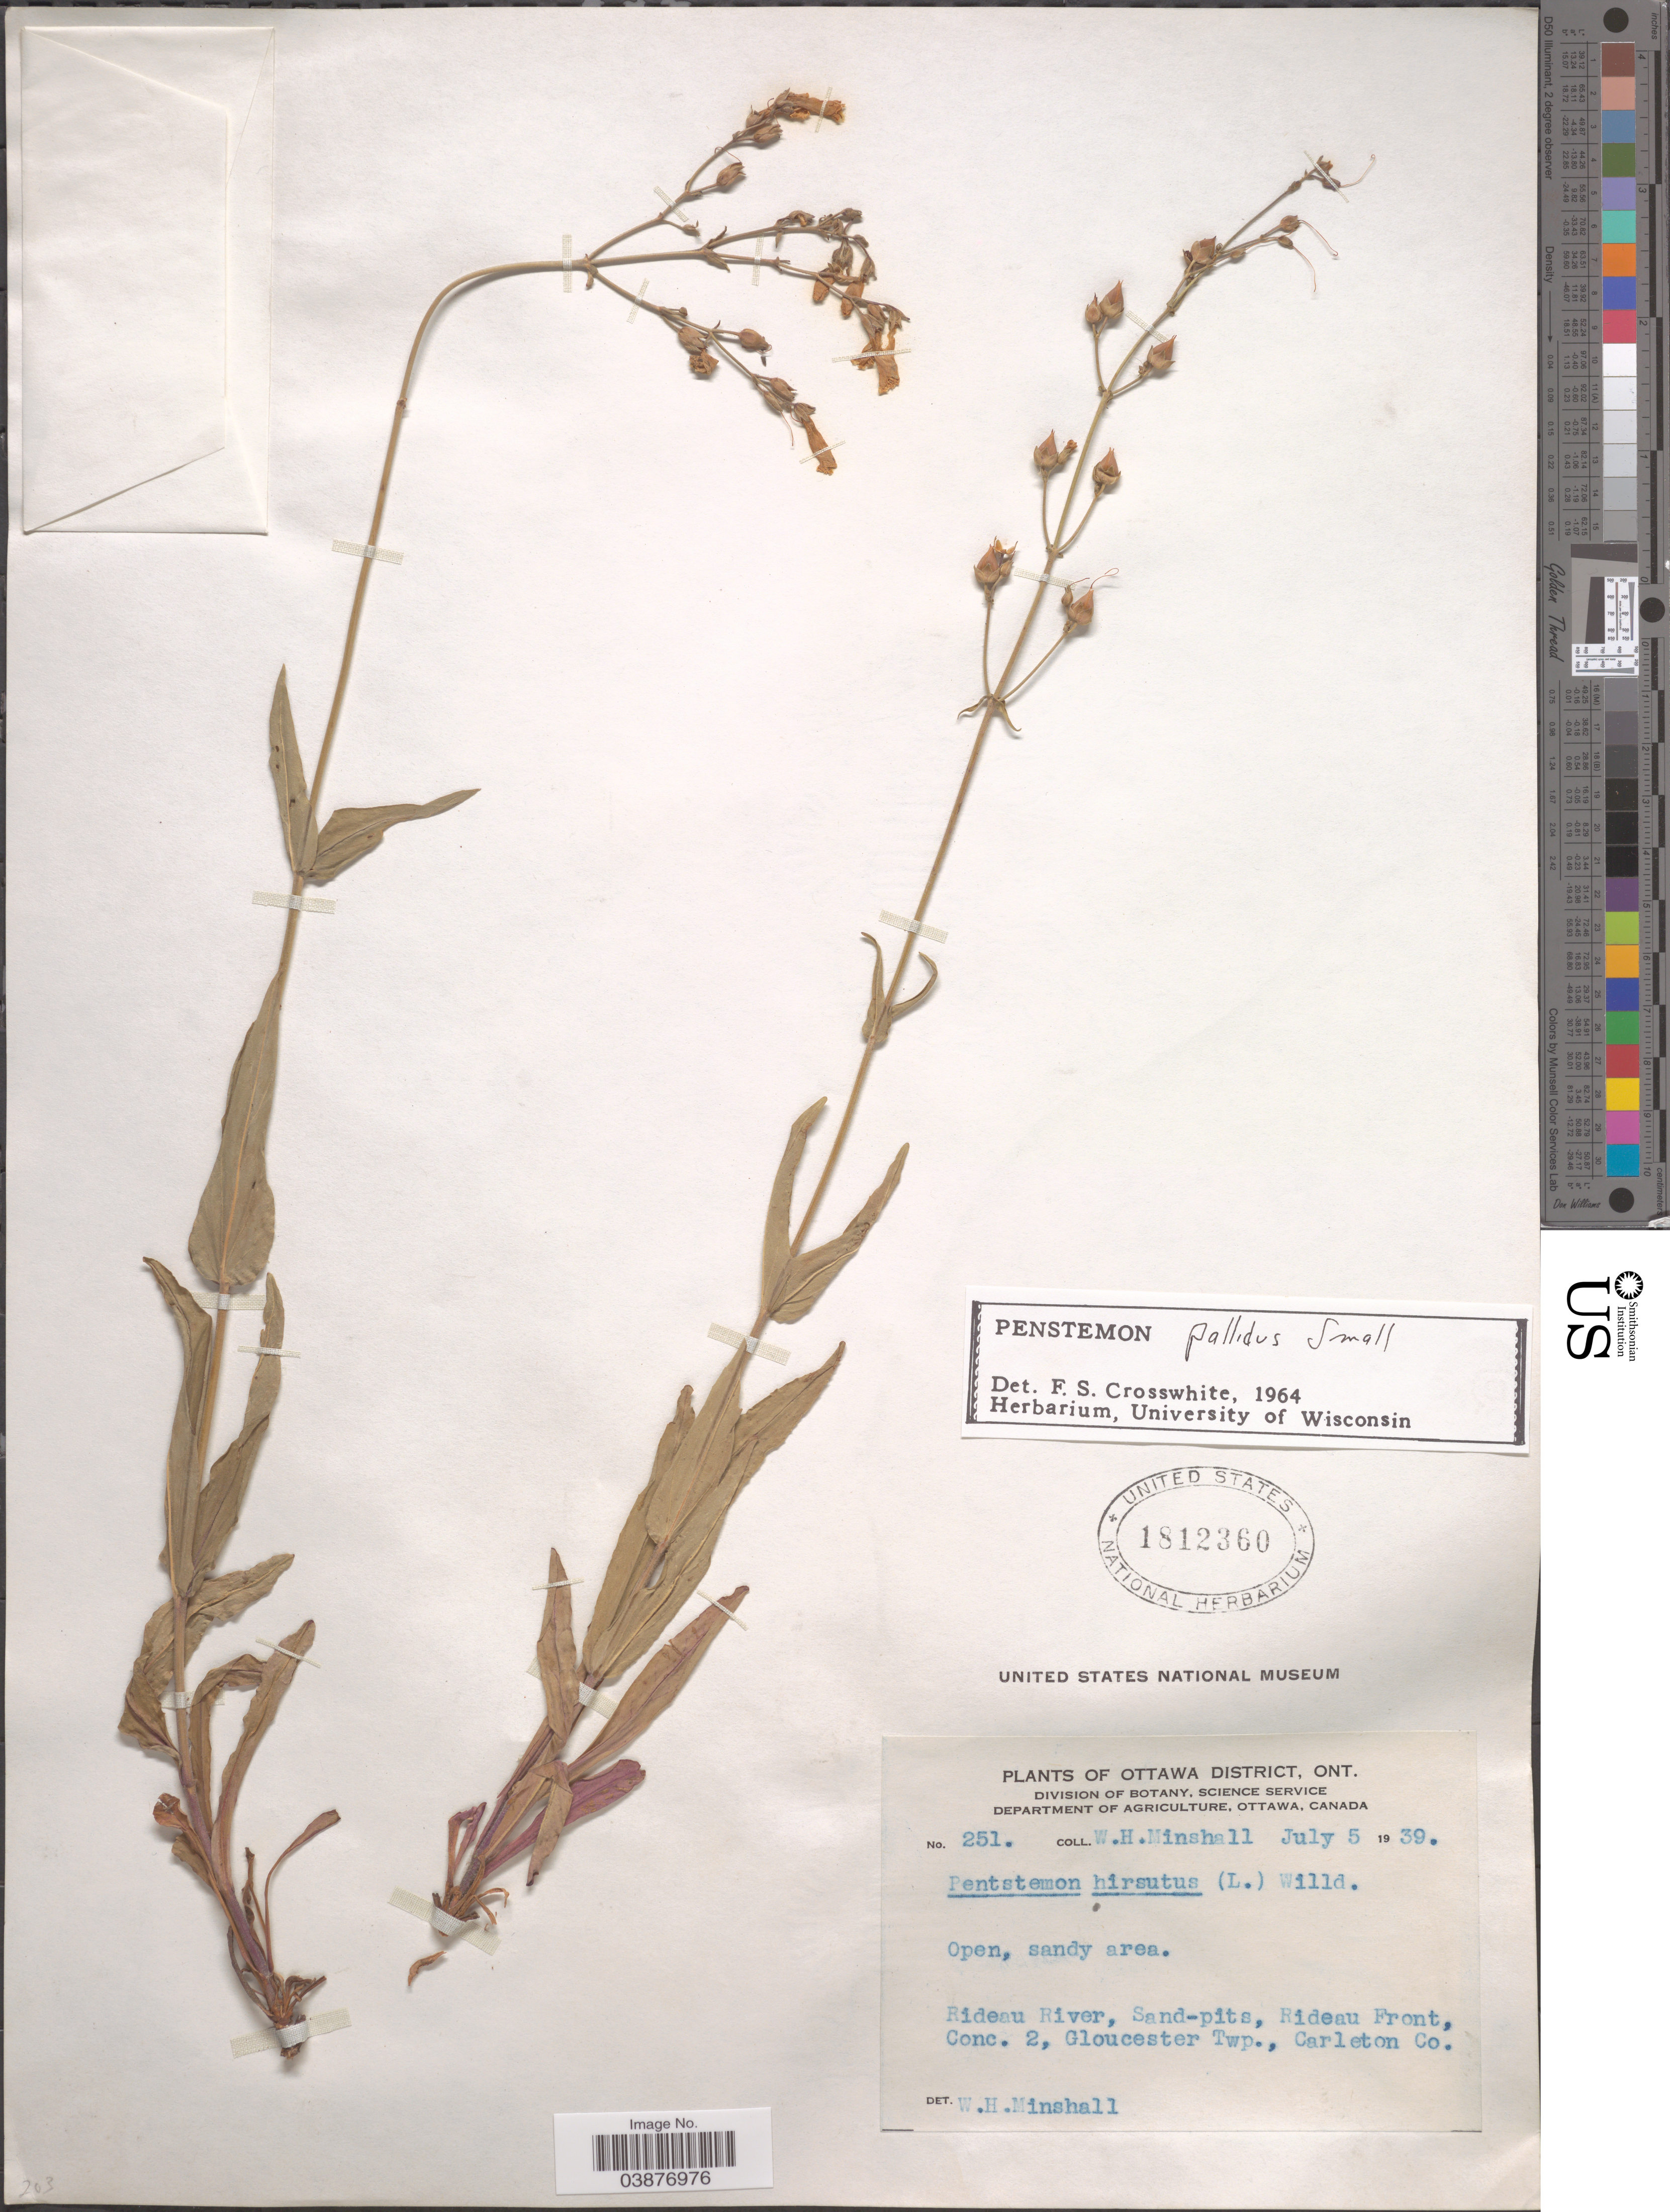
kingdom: Plantae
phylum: Tracheophyta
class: Magnoliopsida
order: Lamiales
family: Plantaginaceae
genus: Penstemon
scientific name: Penstemon pallidus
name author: Small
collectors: W. Minshall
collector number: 251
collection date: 1939-07-05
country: Canada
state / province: Ontario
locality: Ottawa District. Rideau River, Sand-pits, Rideau Front, Conc. 2, Gloucester Twp., Carleton Co.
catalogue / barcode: US 1812360